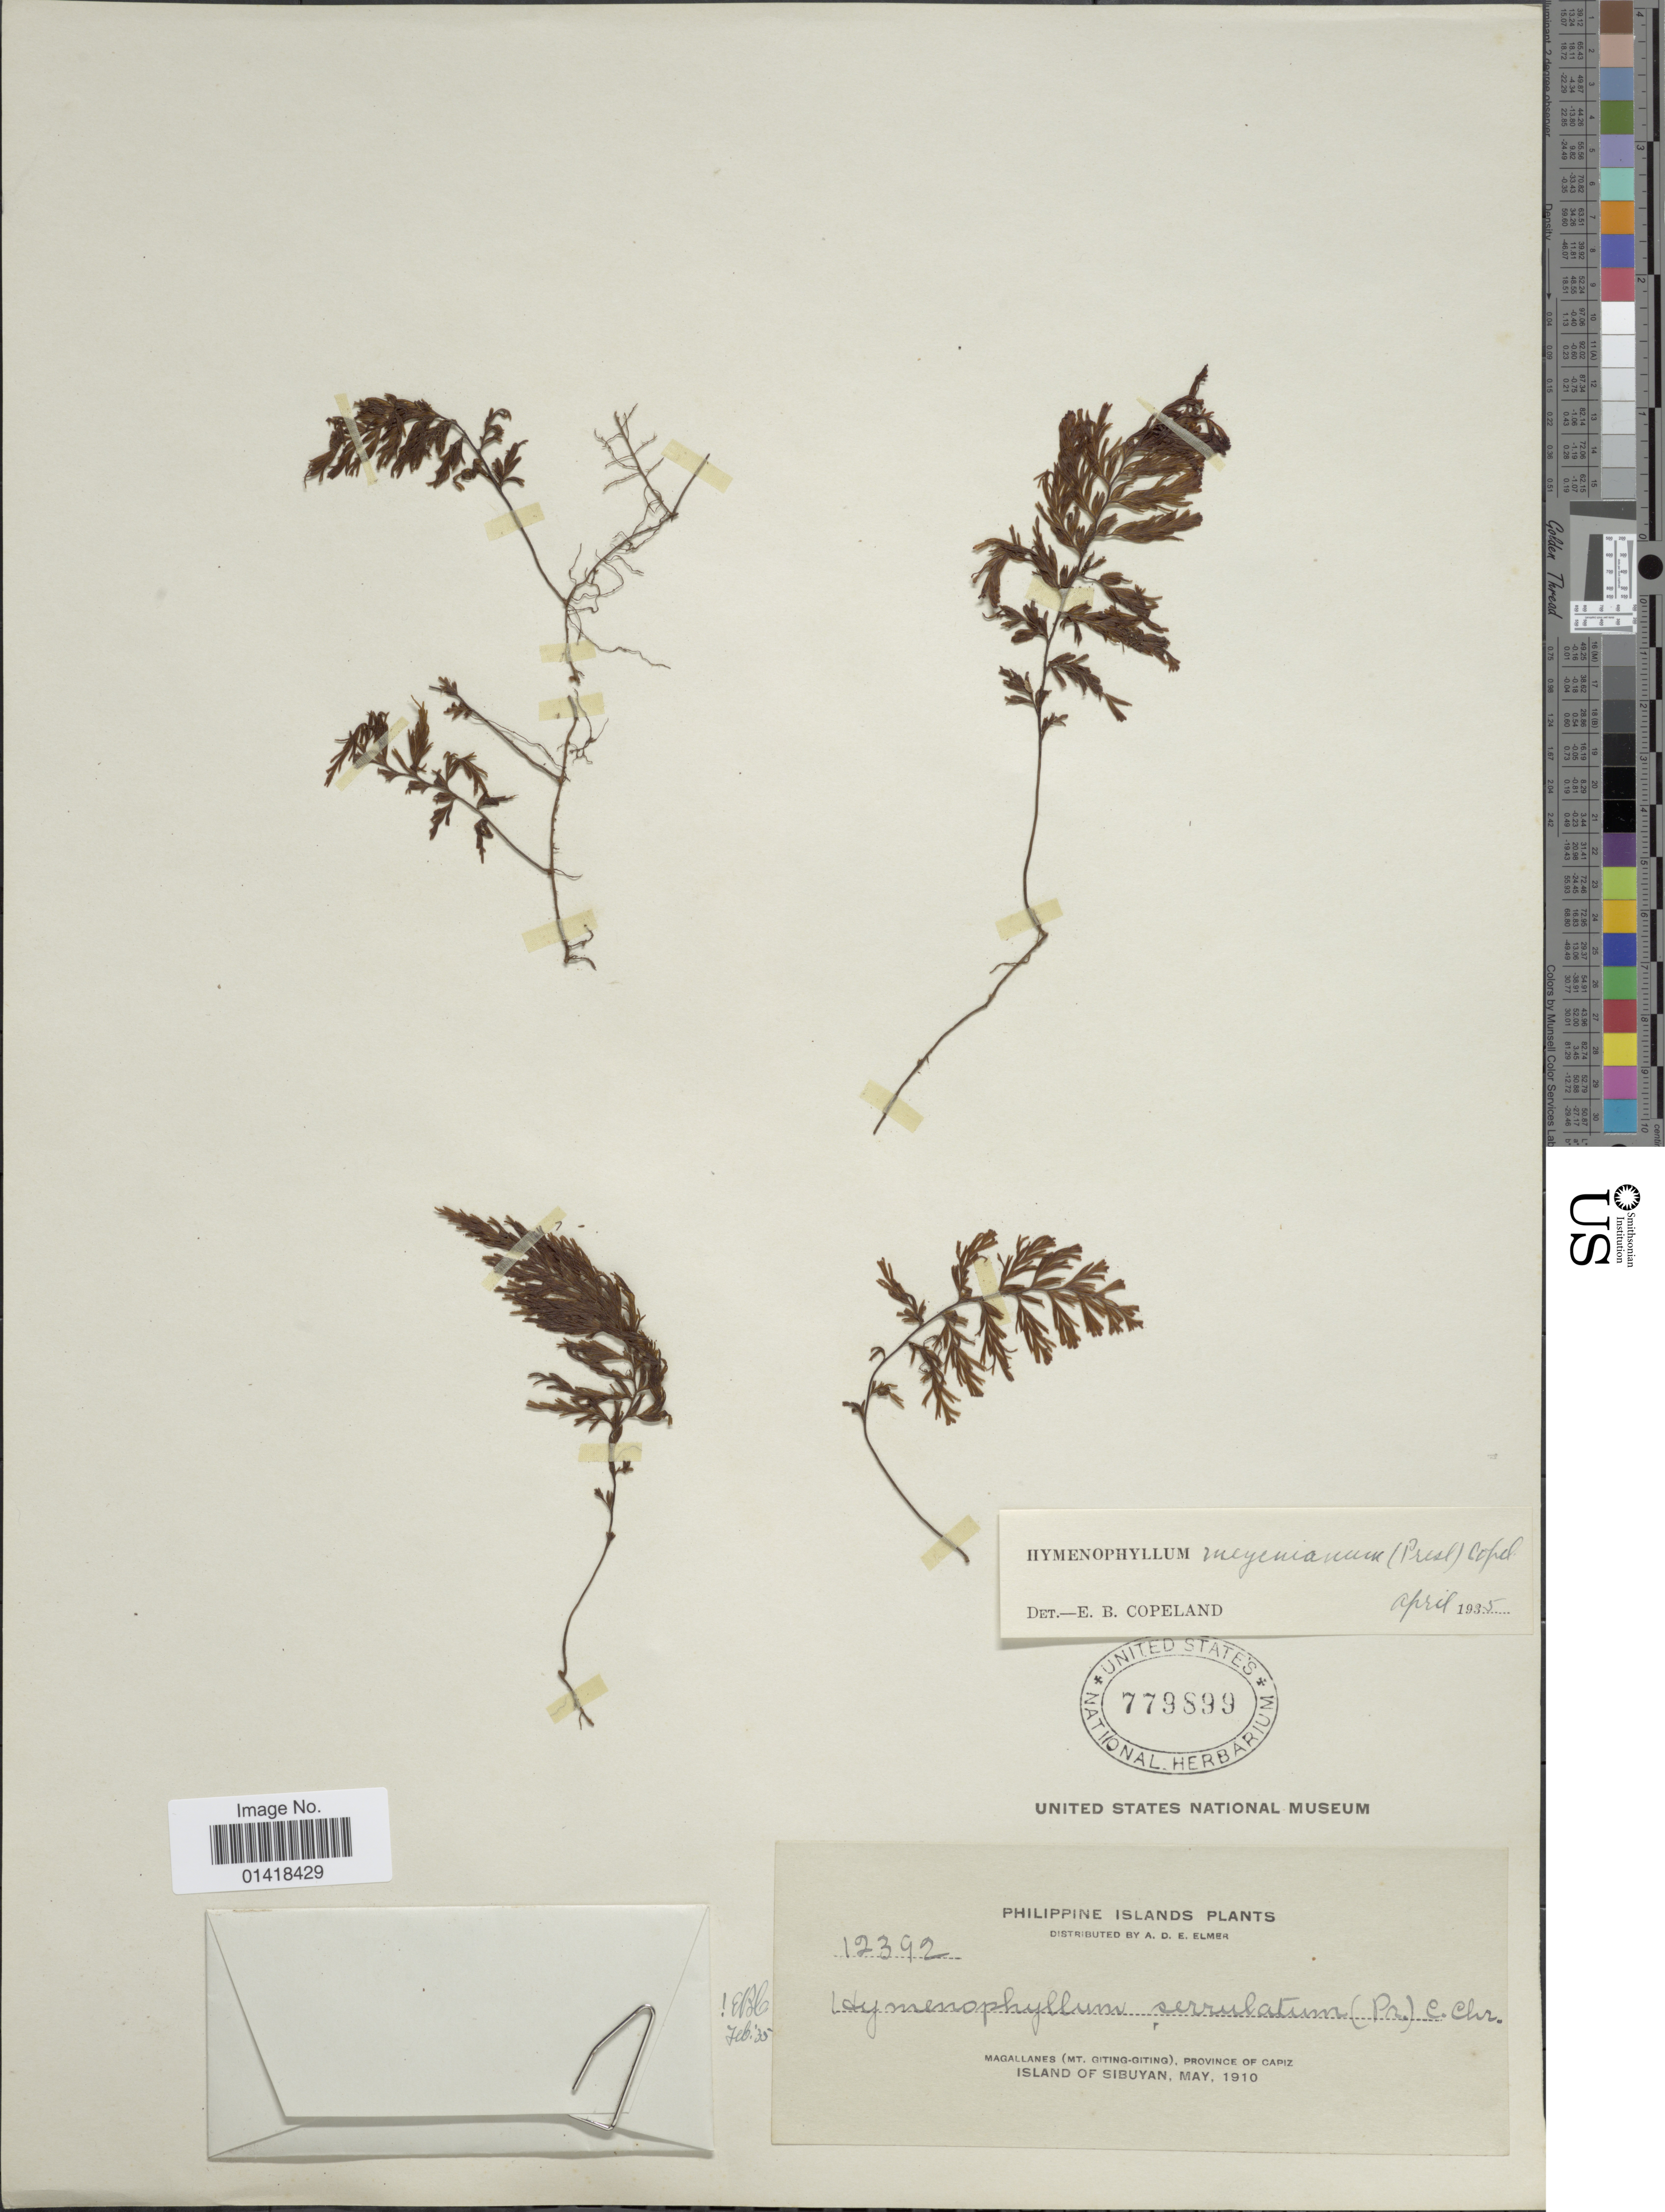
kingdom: Plantae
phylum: Tracheophyta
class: Polypodiopsida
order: Hymenophyllales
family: Hymenophyllaceae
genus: Hymenophyllum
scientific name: Hymenophyllum meyenianum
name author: (C. Presl) Copel.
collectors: A. D. E. Elmer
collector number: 12392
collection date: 1910-05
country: Philippines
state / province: Western Visayas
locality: Philippine Island. Magallanes (Mt. Giting-Giting), Province Of Capz. Island of Sibuyan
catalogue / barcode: US 779899